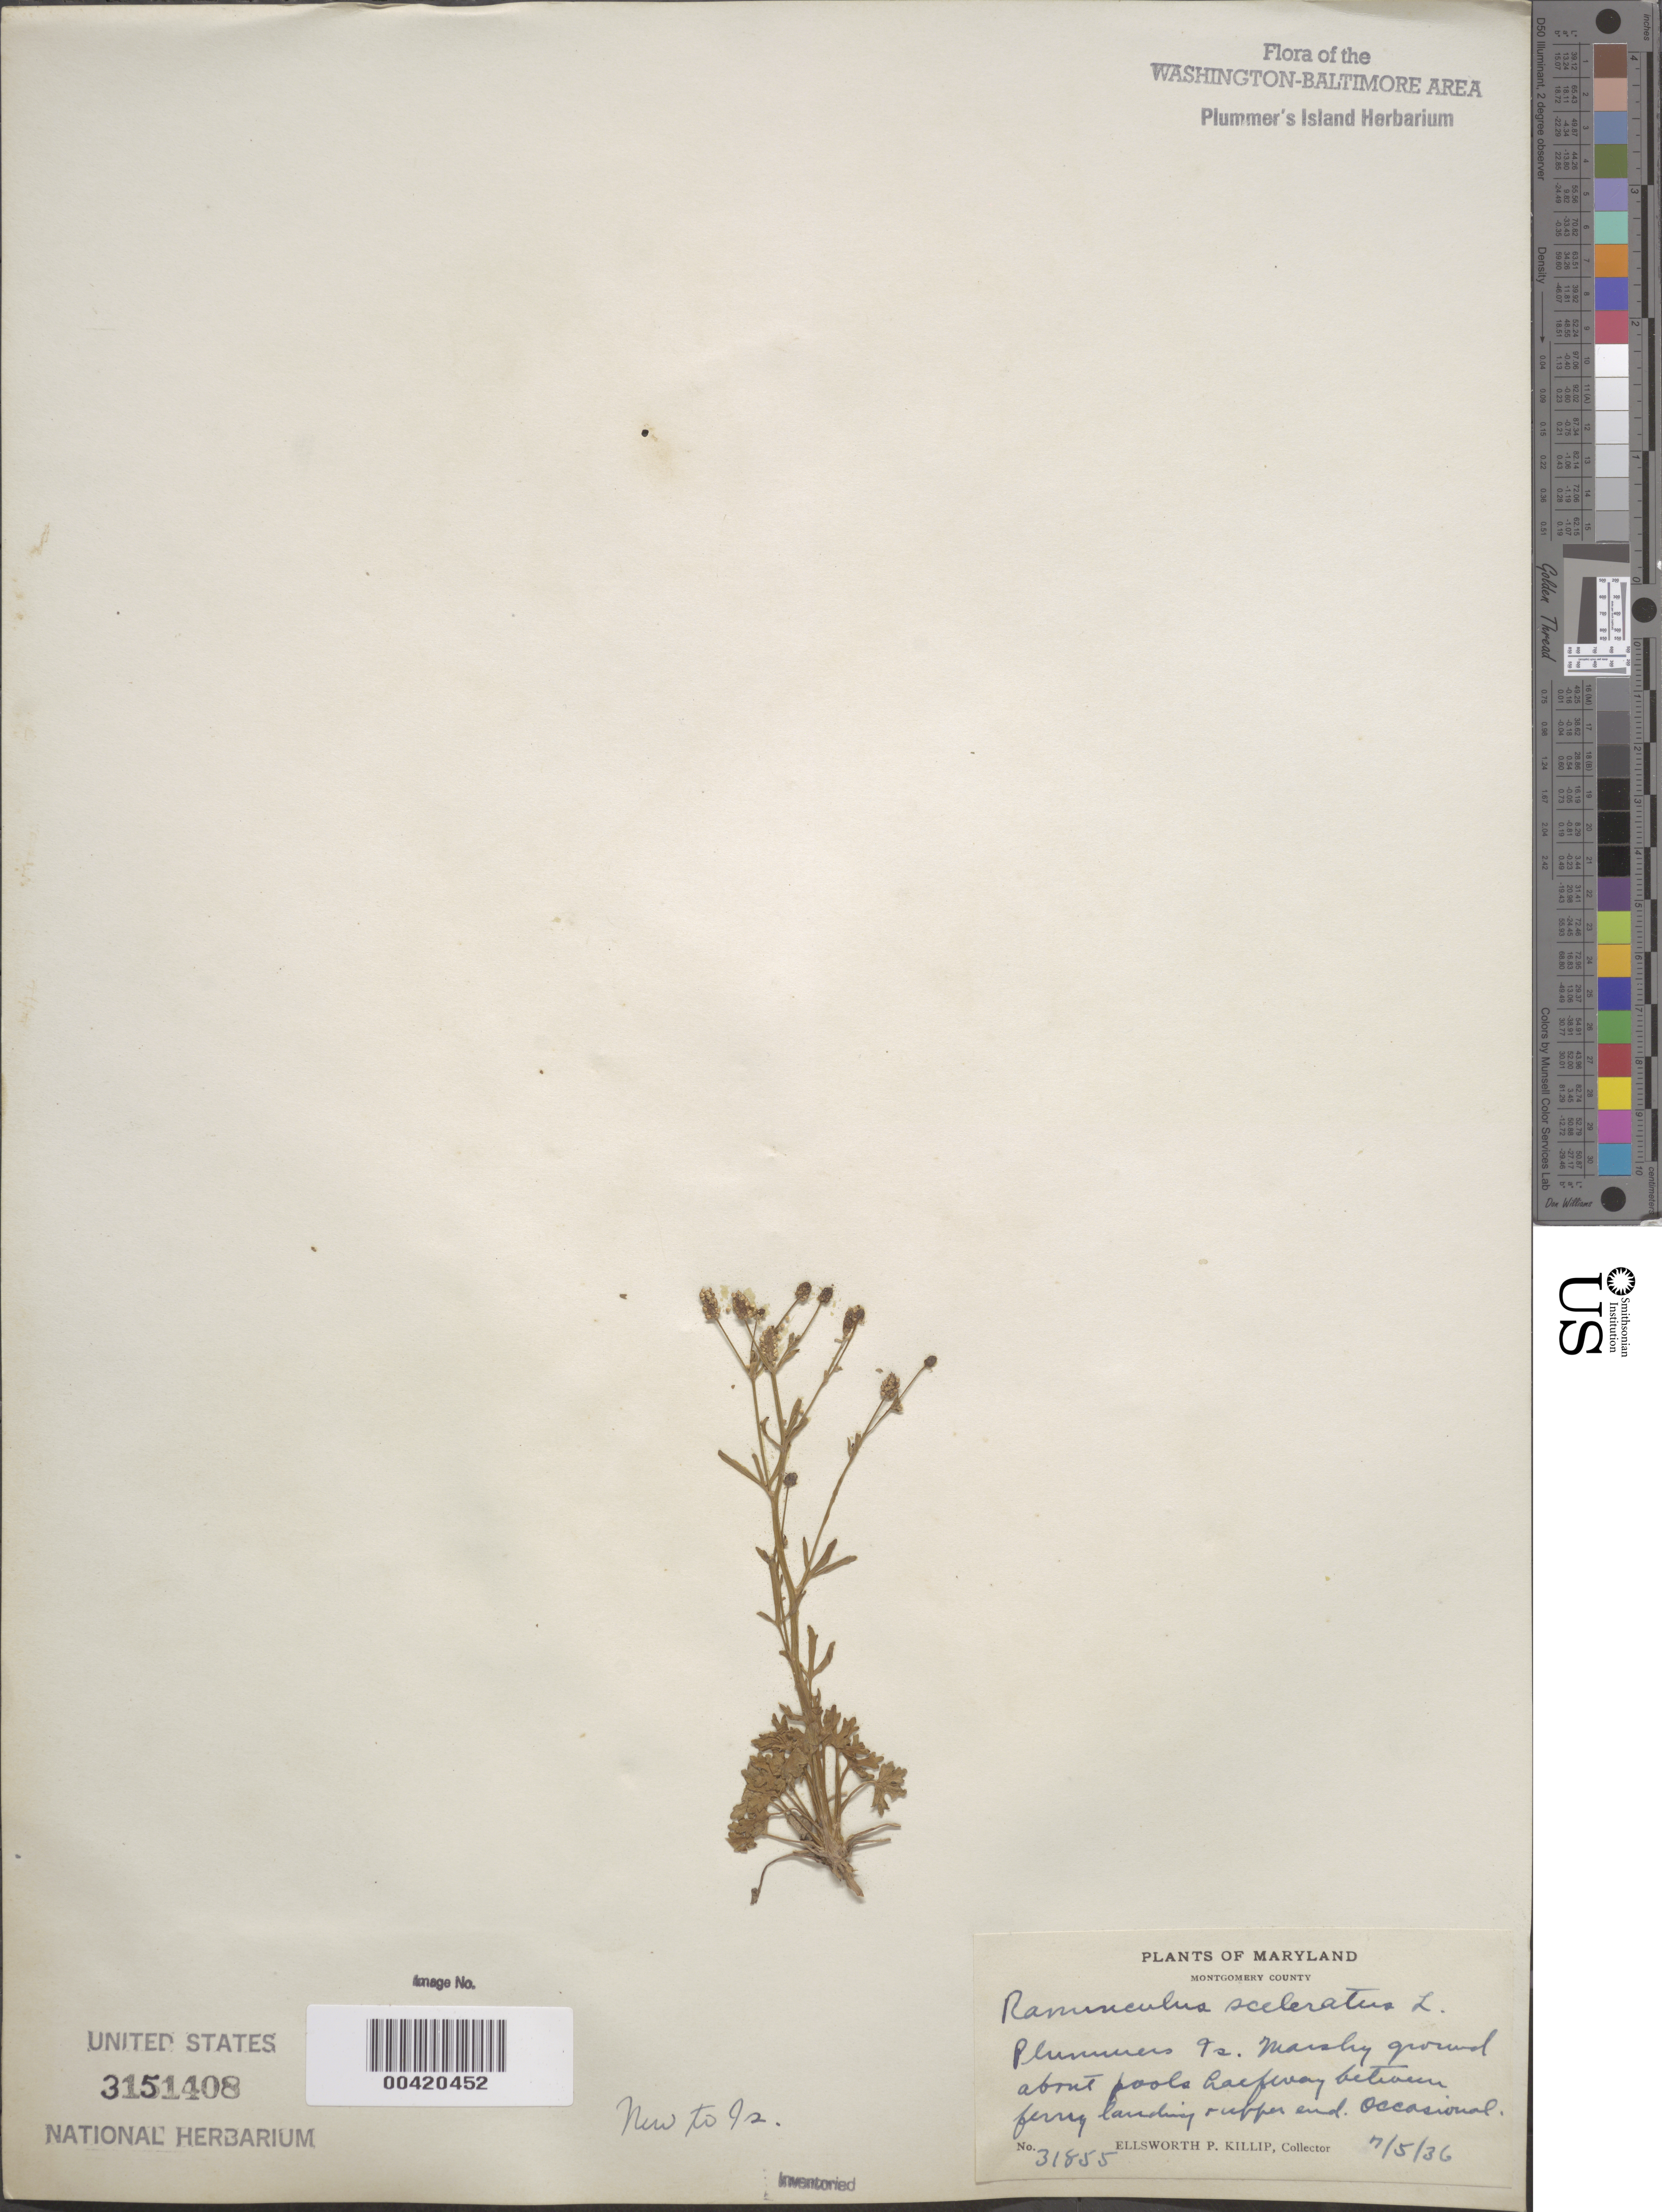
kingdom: Plantae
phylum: Tracheophyta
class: Magnoliopsida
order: Ranunculales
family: Ranunculaceae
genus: Ranunculus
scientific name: Ranunculus sceleratus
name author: L.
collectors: E. P. Killip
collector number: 31855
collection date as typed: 05 Jul 1936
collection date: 1936-07-05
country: United States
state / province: Maryland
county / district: Montgomery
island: Plummers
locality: Plummer's Island; halfway between Ferry Landing and upper end C. & O. Canal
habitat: Marshy ground about pools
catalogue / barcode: US 3151408